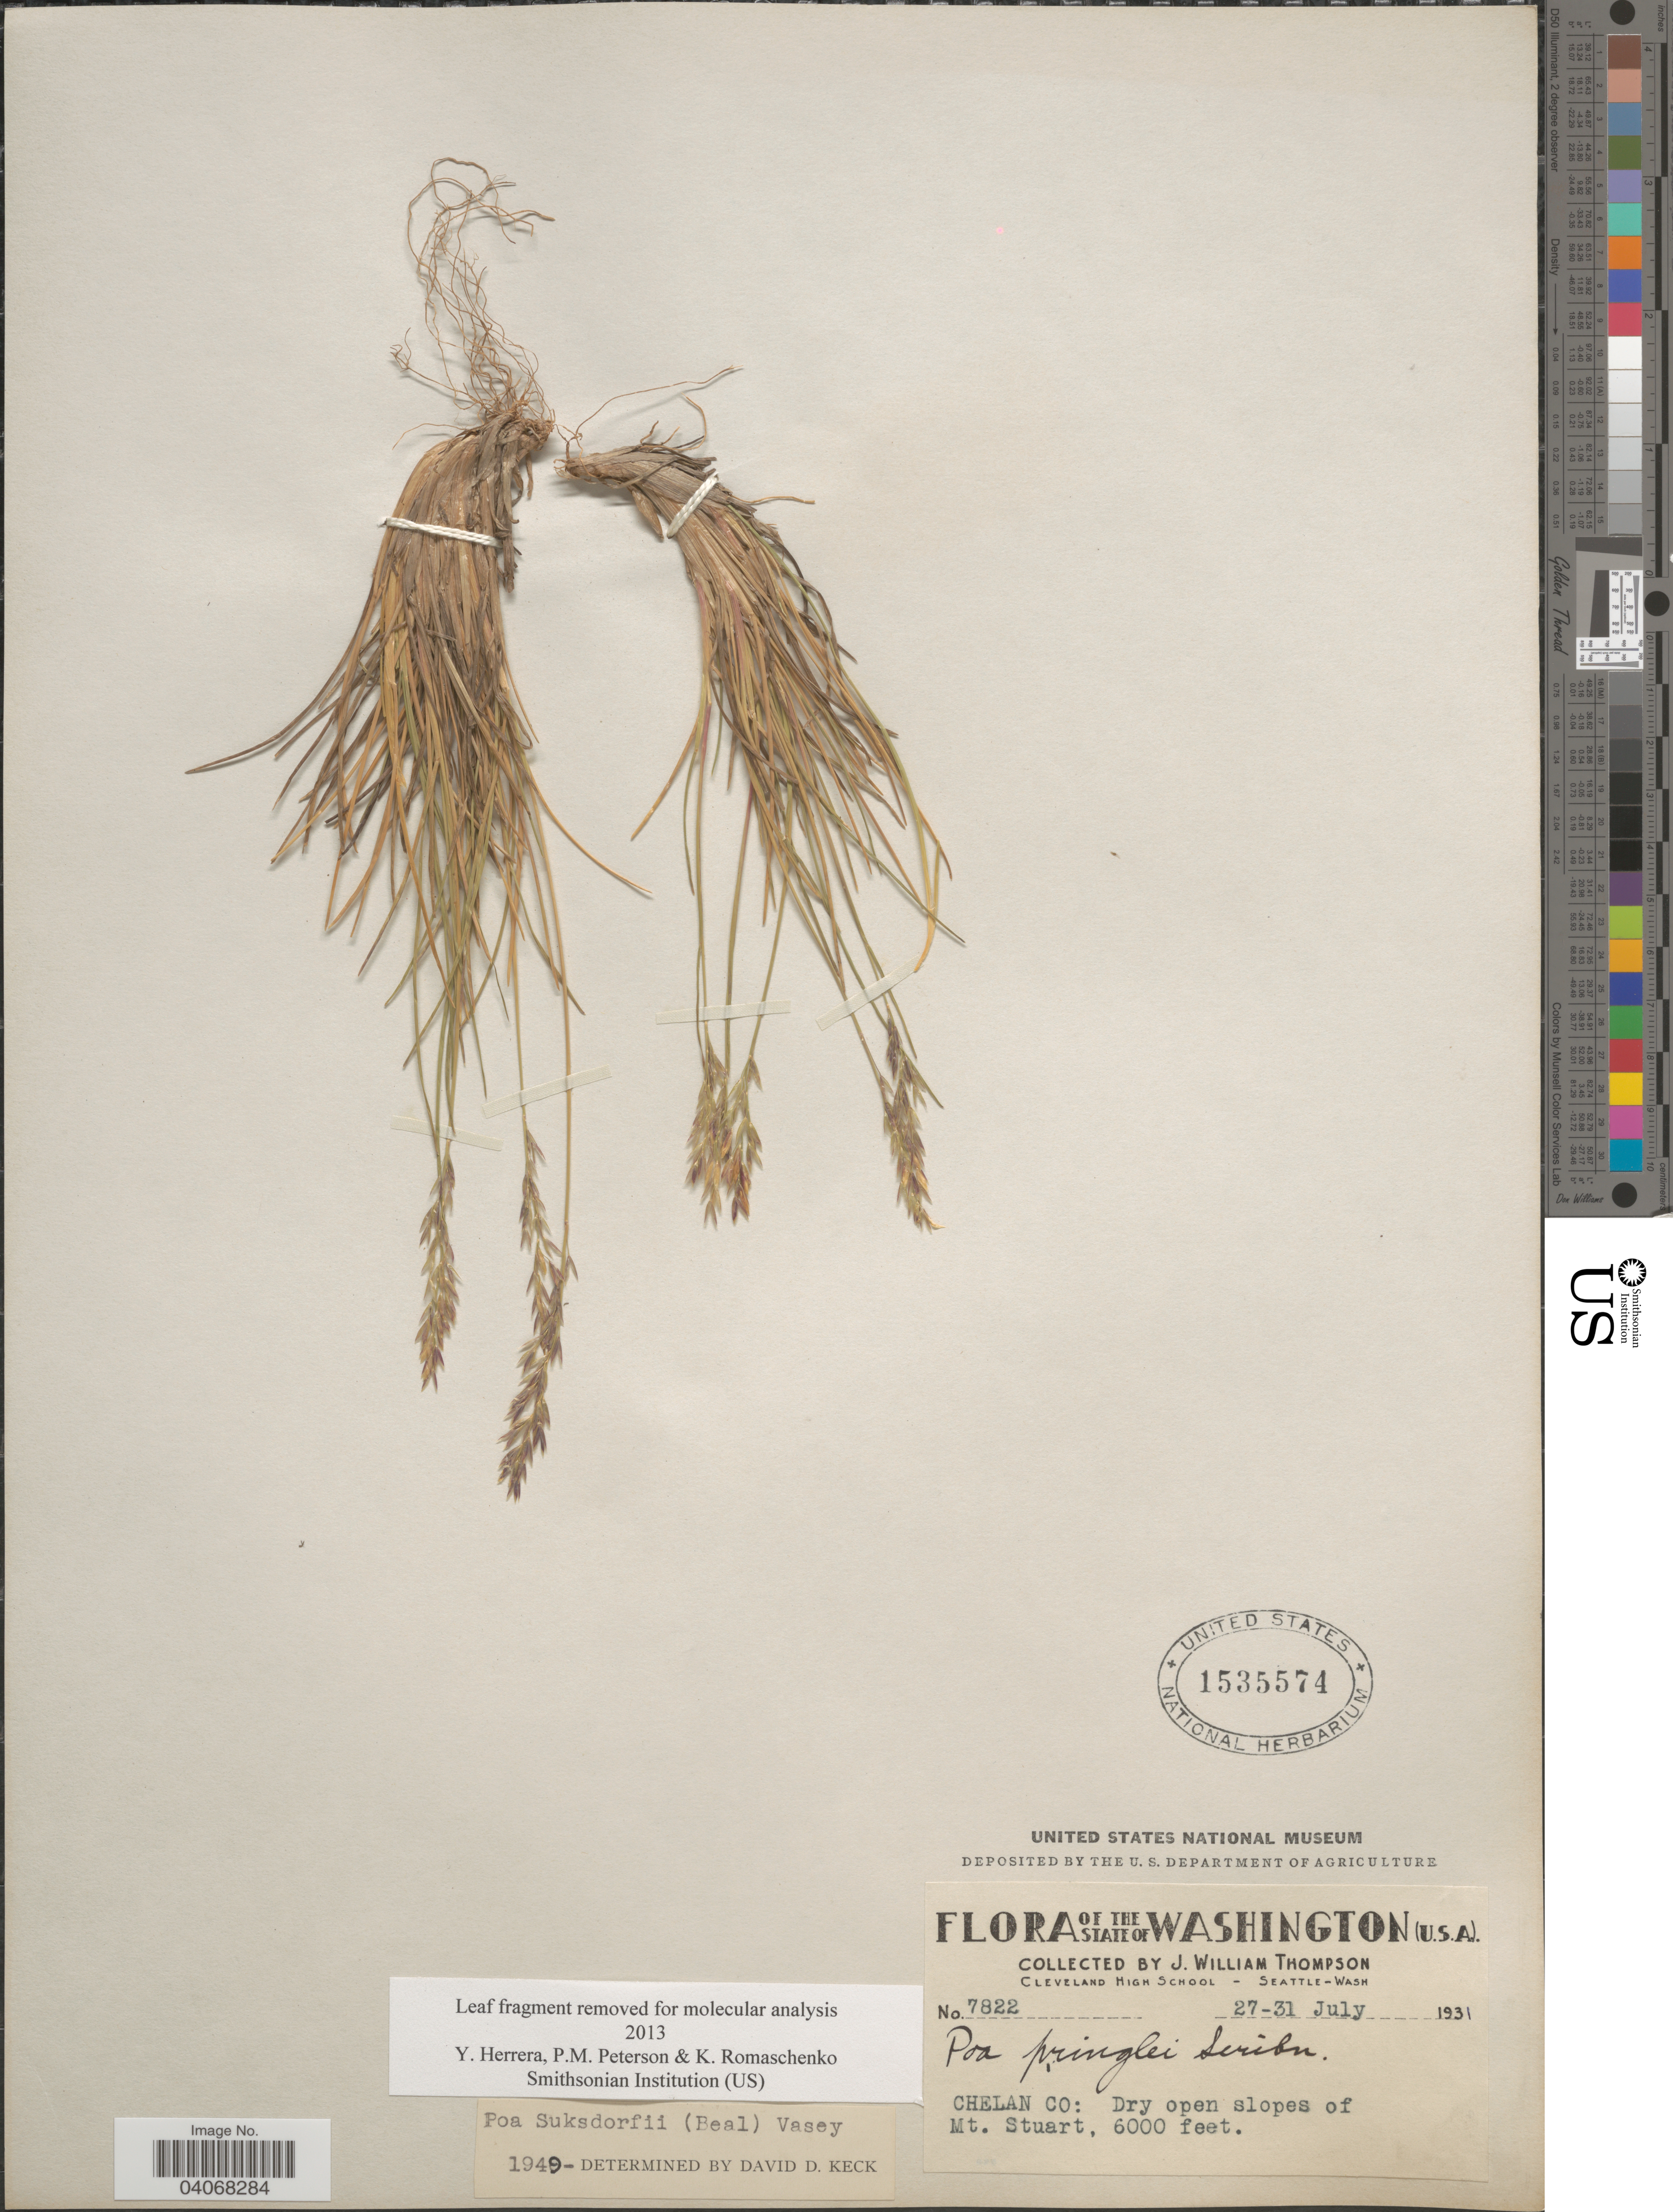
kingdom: Plantae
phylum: Tracheophyta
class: Liliopsida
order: Poales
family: Poaceae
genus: Poa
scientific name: Poa suksdorfii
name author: (W.J. Beal) Vasey ex Piper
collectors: J. W. Thompson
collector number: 7822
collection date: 1931-07-27/1931-07-31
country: United States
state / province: Washington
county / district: Chelan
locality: Chelan Co: Dry open slopes of Mt. Stuart.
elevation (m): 1829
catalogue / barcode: US 1535574